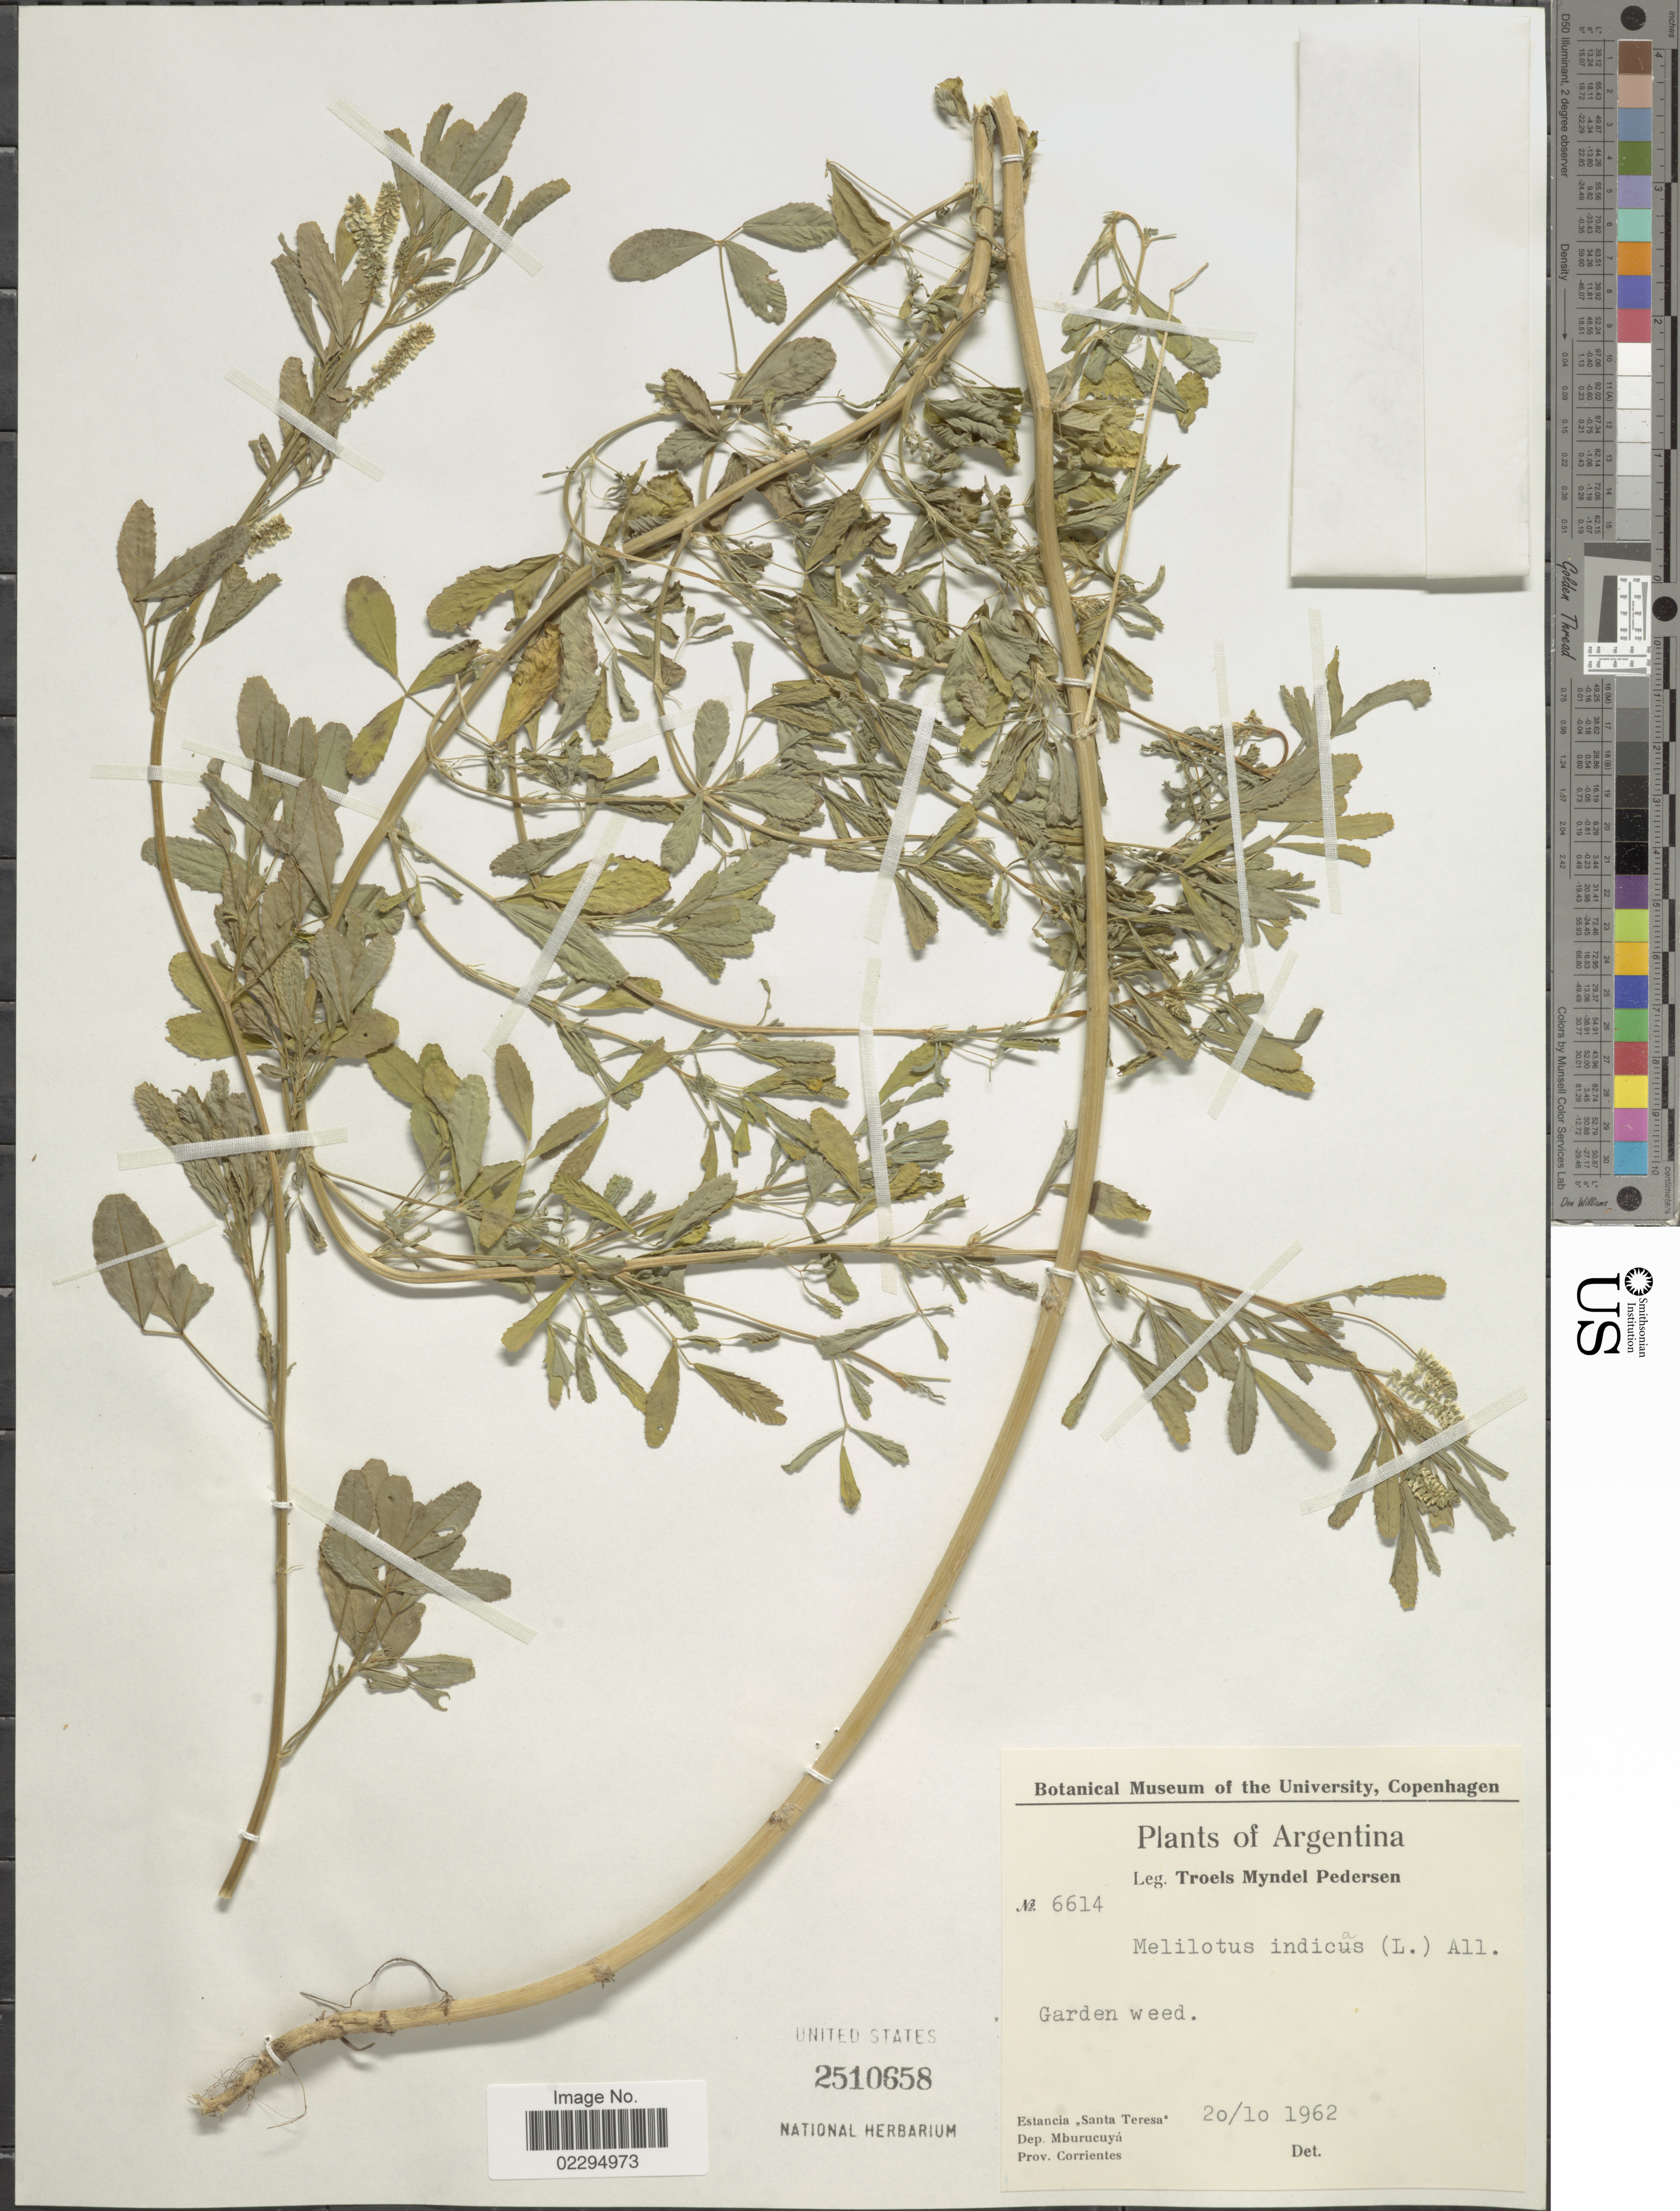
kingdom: Plantae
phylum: Tracheophyta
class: Magnoliopsida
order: Fabales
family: Fabaceae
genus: Melilotus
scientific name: Melilotus indicus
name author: (L.) All.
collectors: T. Pederson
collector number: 6614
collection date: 1962-10-20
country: Argentina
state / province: Corrientes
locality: Estancia ,,Santa Teresa' Dep. Mburucuyá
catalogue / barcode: US 2510658